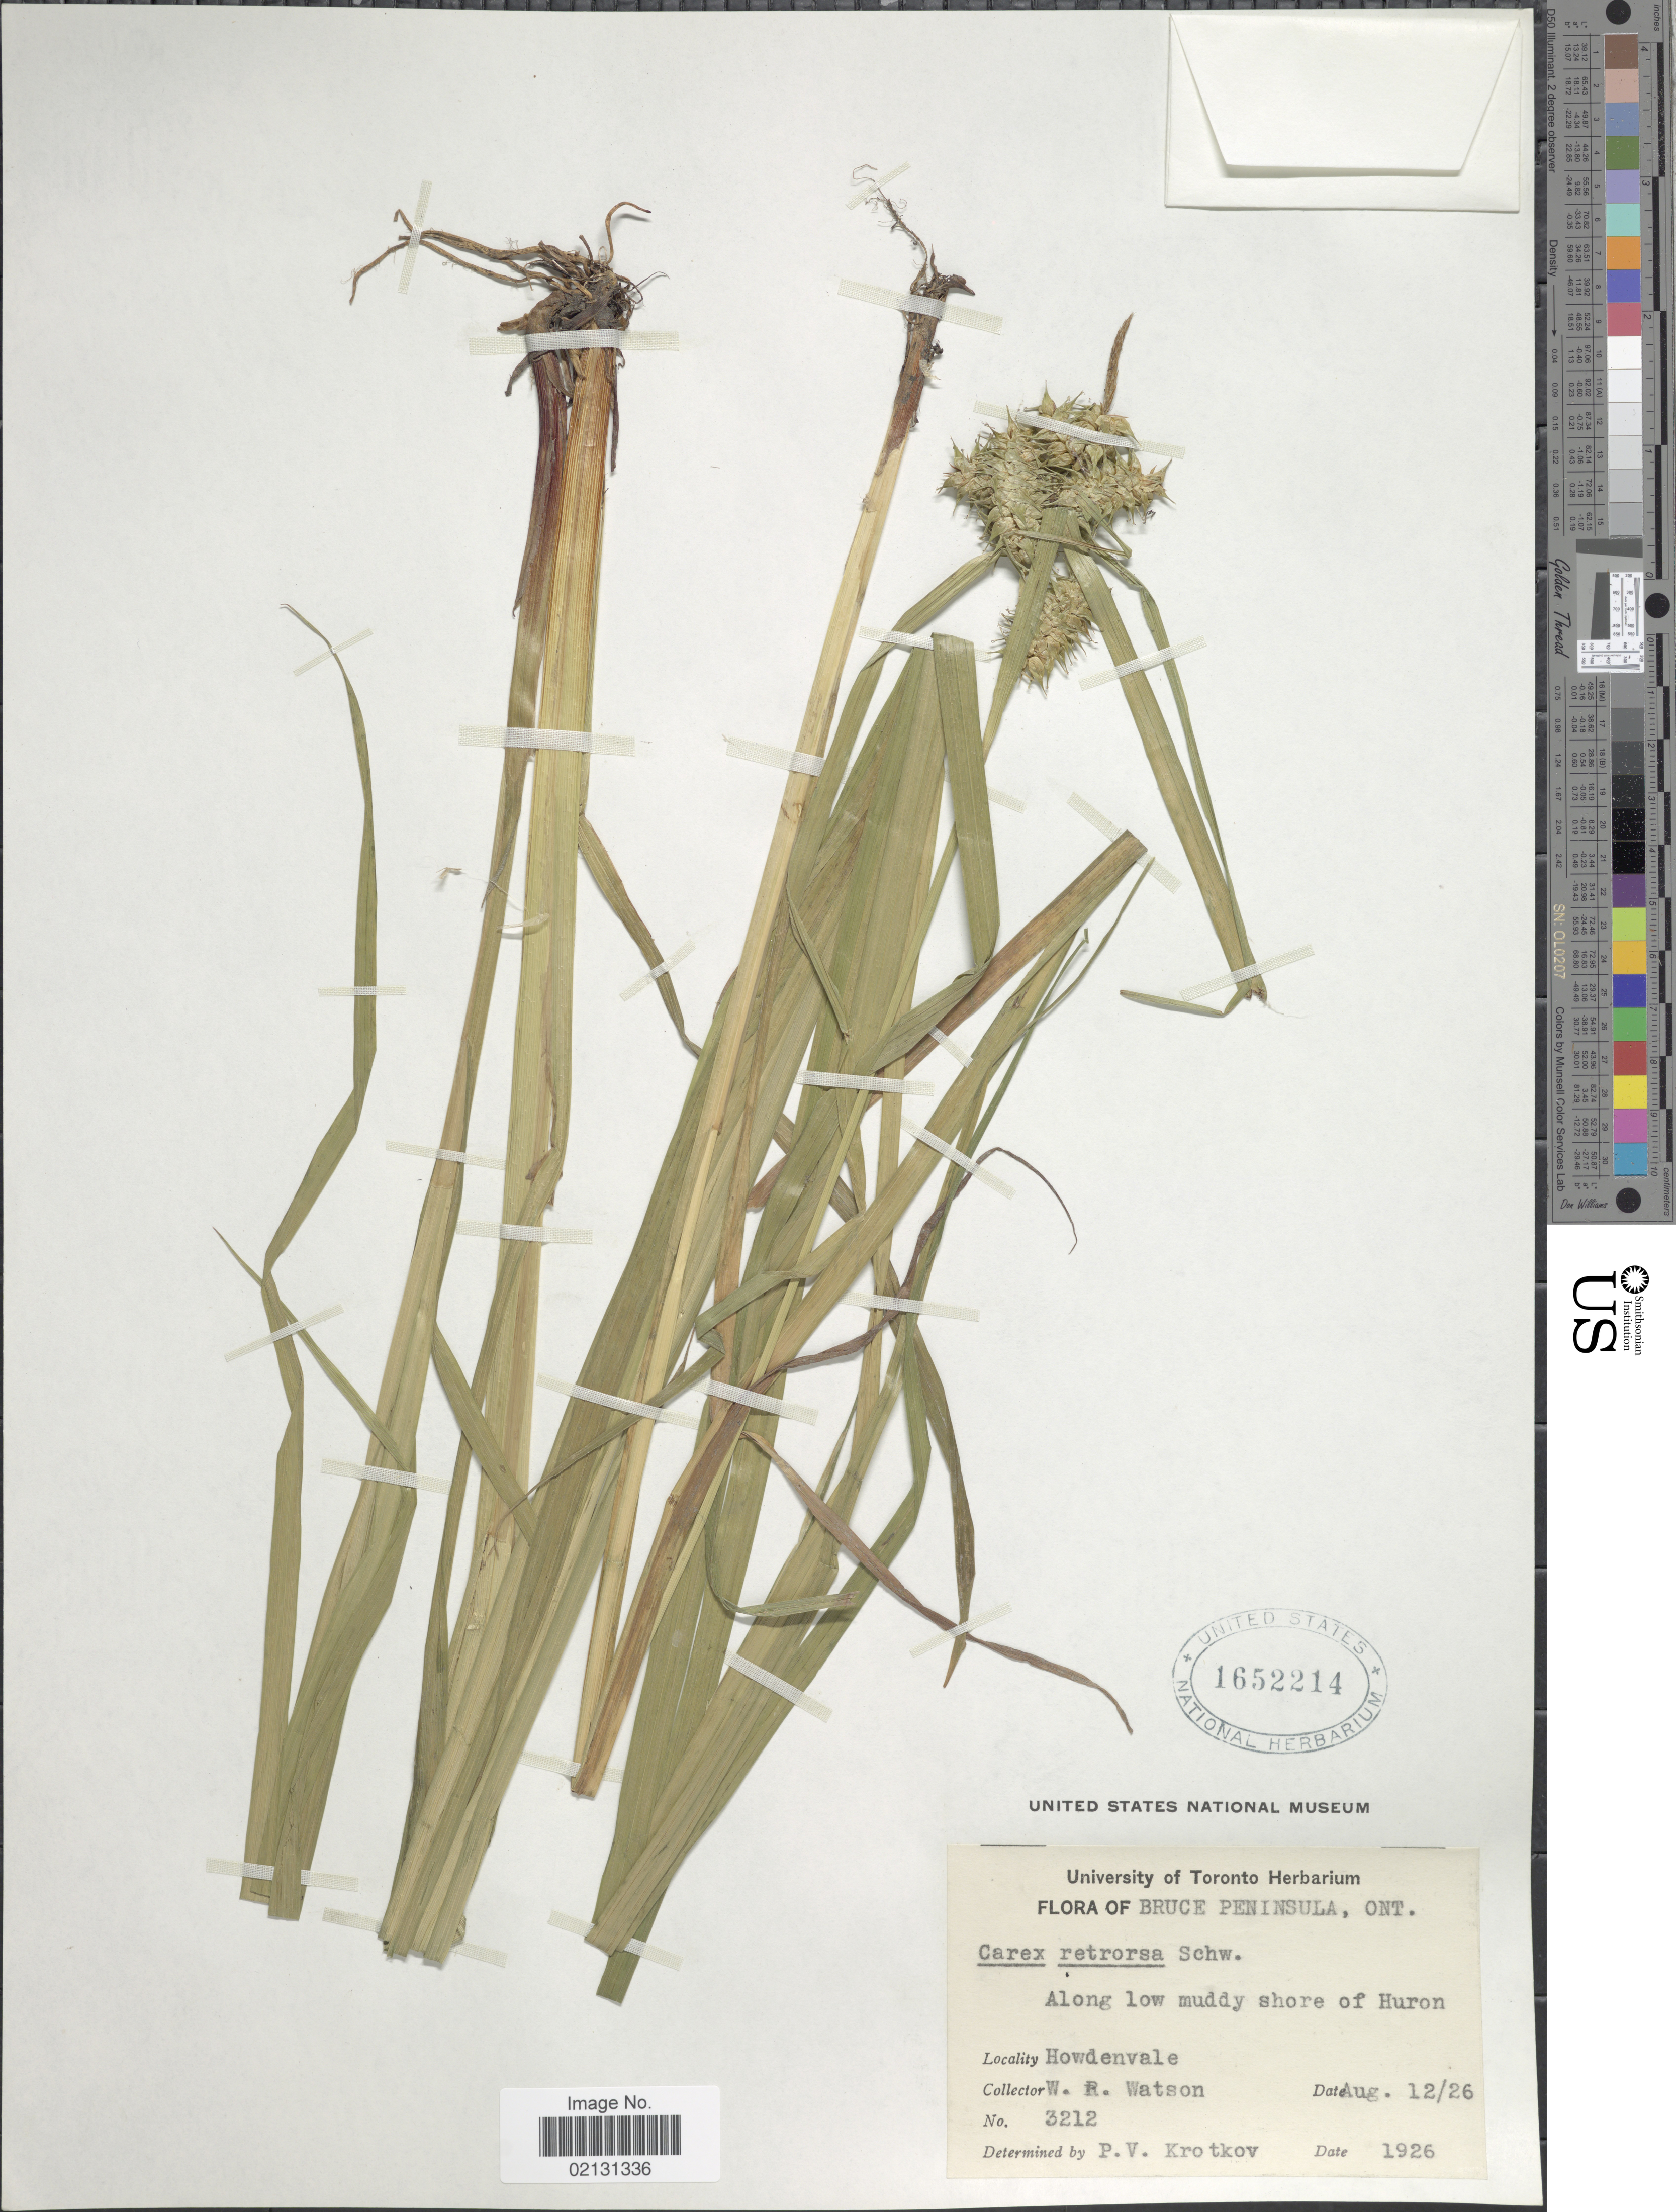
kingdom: Plantae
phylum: Tracheophyta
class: Liliopsida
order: Poales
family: Cyperaceae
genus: Carex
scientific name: Carex retrorsa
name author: Schwein.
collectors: W. R. Watson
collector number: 3212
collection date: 1926-08-12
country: Canada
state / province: Ontario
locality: Bruce Peninsula, Along low muddy shore of Huron, Howdenvale.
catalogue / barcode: US 1652214